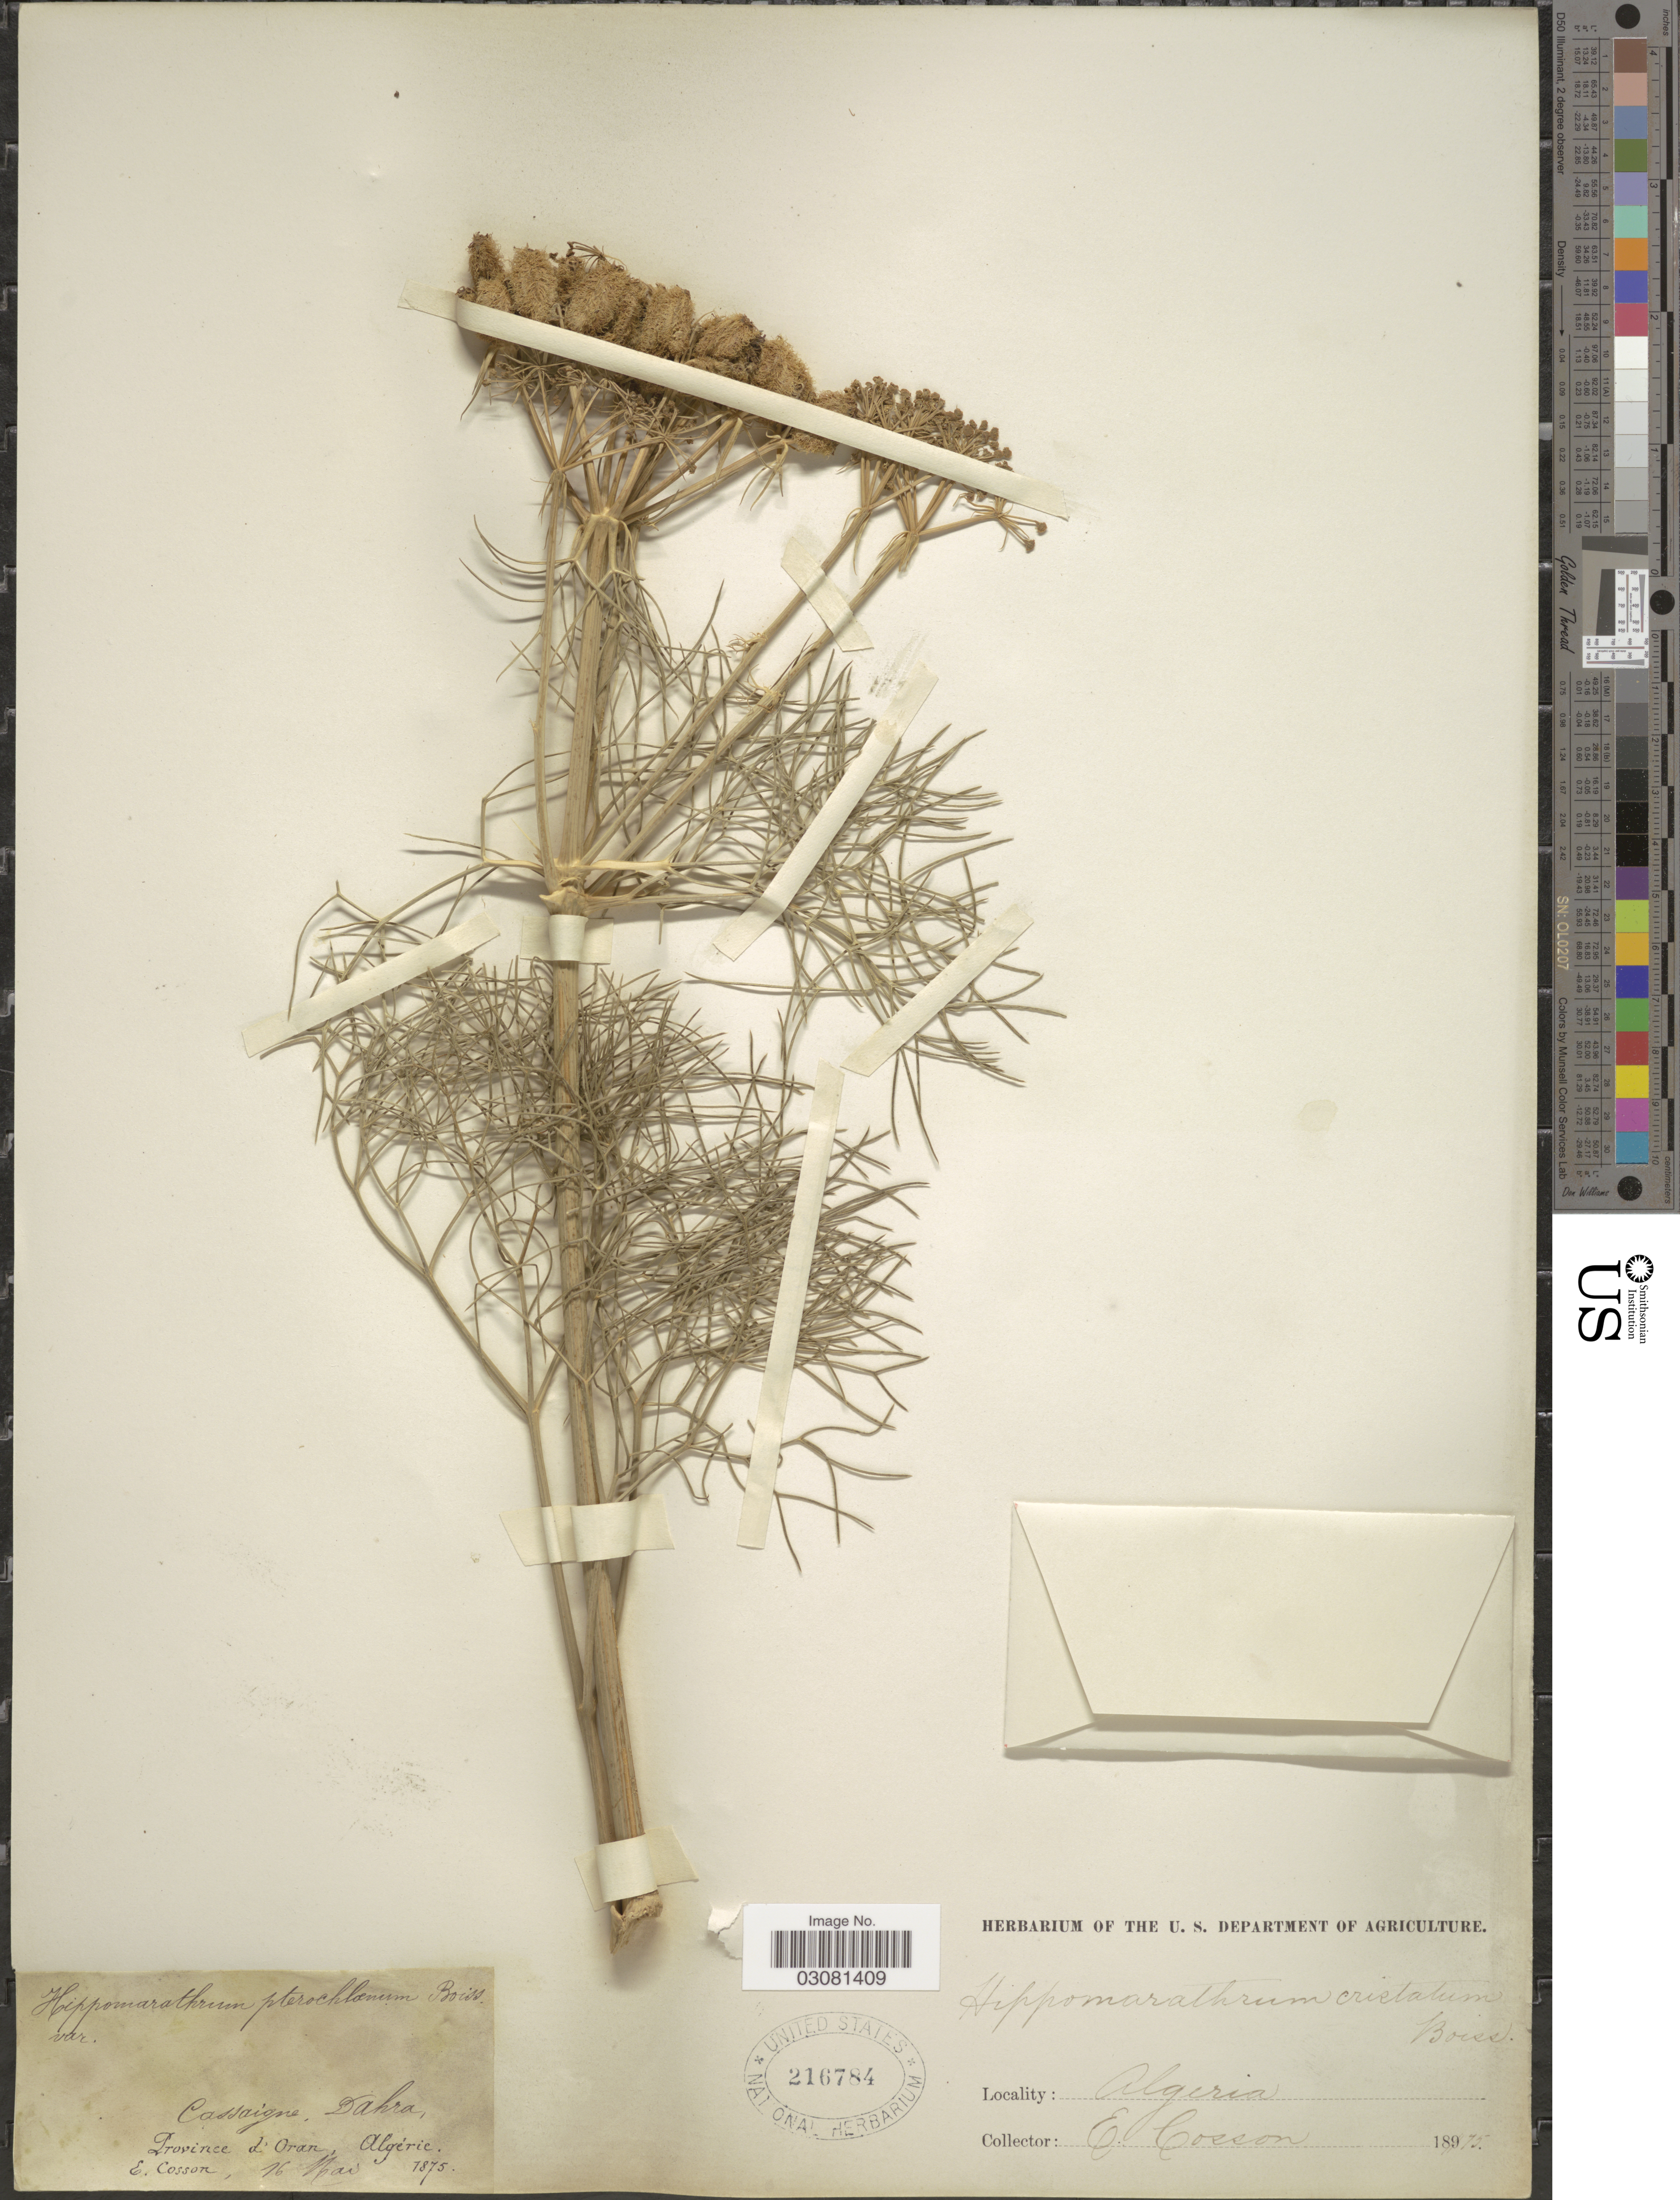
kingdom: Plantae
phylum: Tracheophyta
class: Magnoliopsida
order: Apiales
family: Apiaceae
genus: Hippomarathrum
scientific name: Hippomarathrum cristatum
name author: (DC.) Boiss.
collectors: E. Cosson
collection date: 1875-05-16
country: Algeria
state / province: Oran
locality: Cassaigne, Dahra.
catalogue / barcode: US 216784